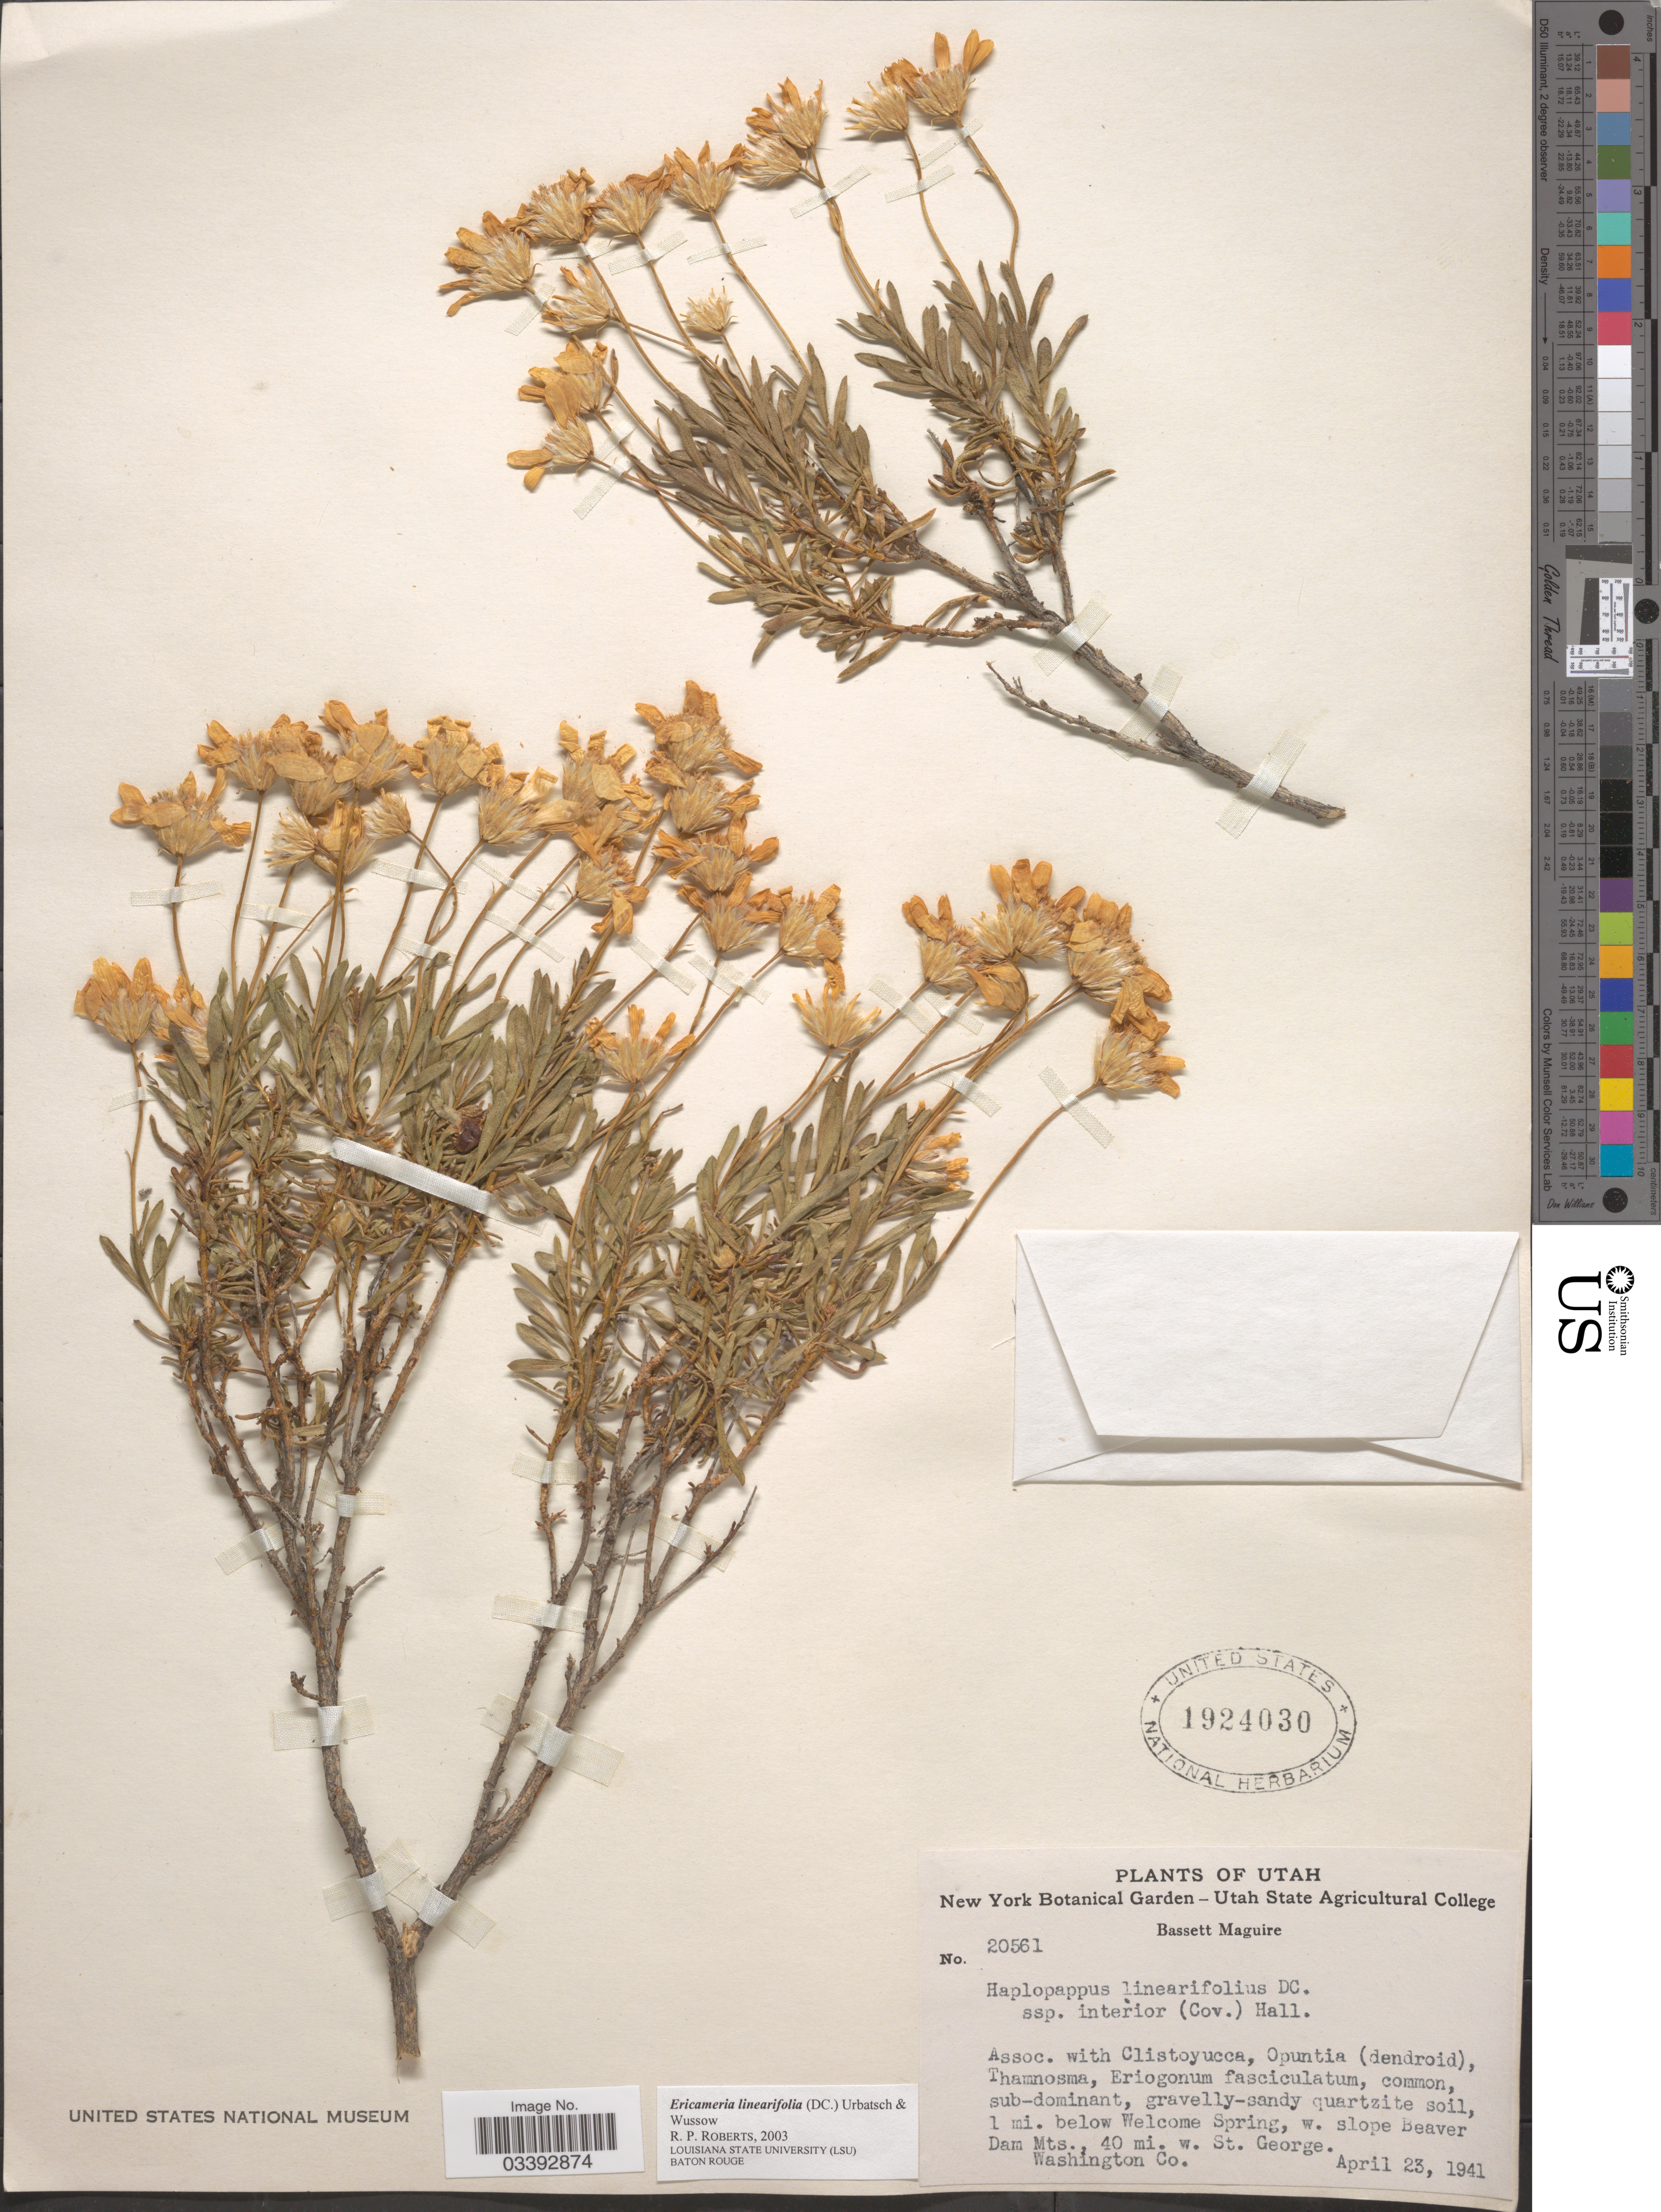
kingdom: Plantae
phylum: Tracheophyta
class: Magnoliopsida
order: Asterales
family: Asteraceae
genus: Ericameria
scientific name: Ericameria linearifolia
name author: (DC.) Urbatsch & Wussow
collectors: B. Maguire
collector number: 20561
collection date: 1941-04-23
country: United States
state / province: Utah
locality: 1 mi. below Welcome Spring, w. slope Beaver Dam Mts., 40 mi. w. St. George. Washington Co.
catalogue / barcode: US 1924030